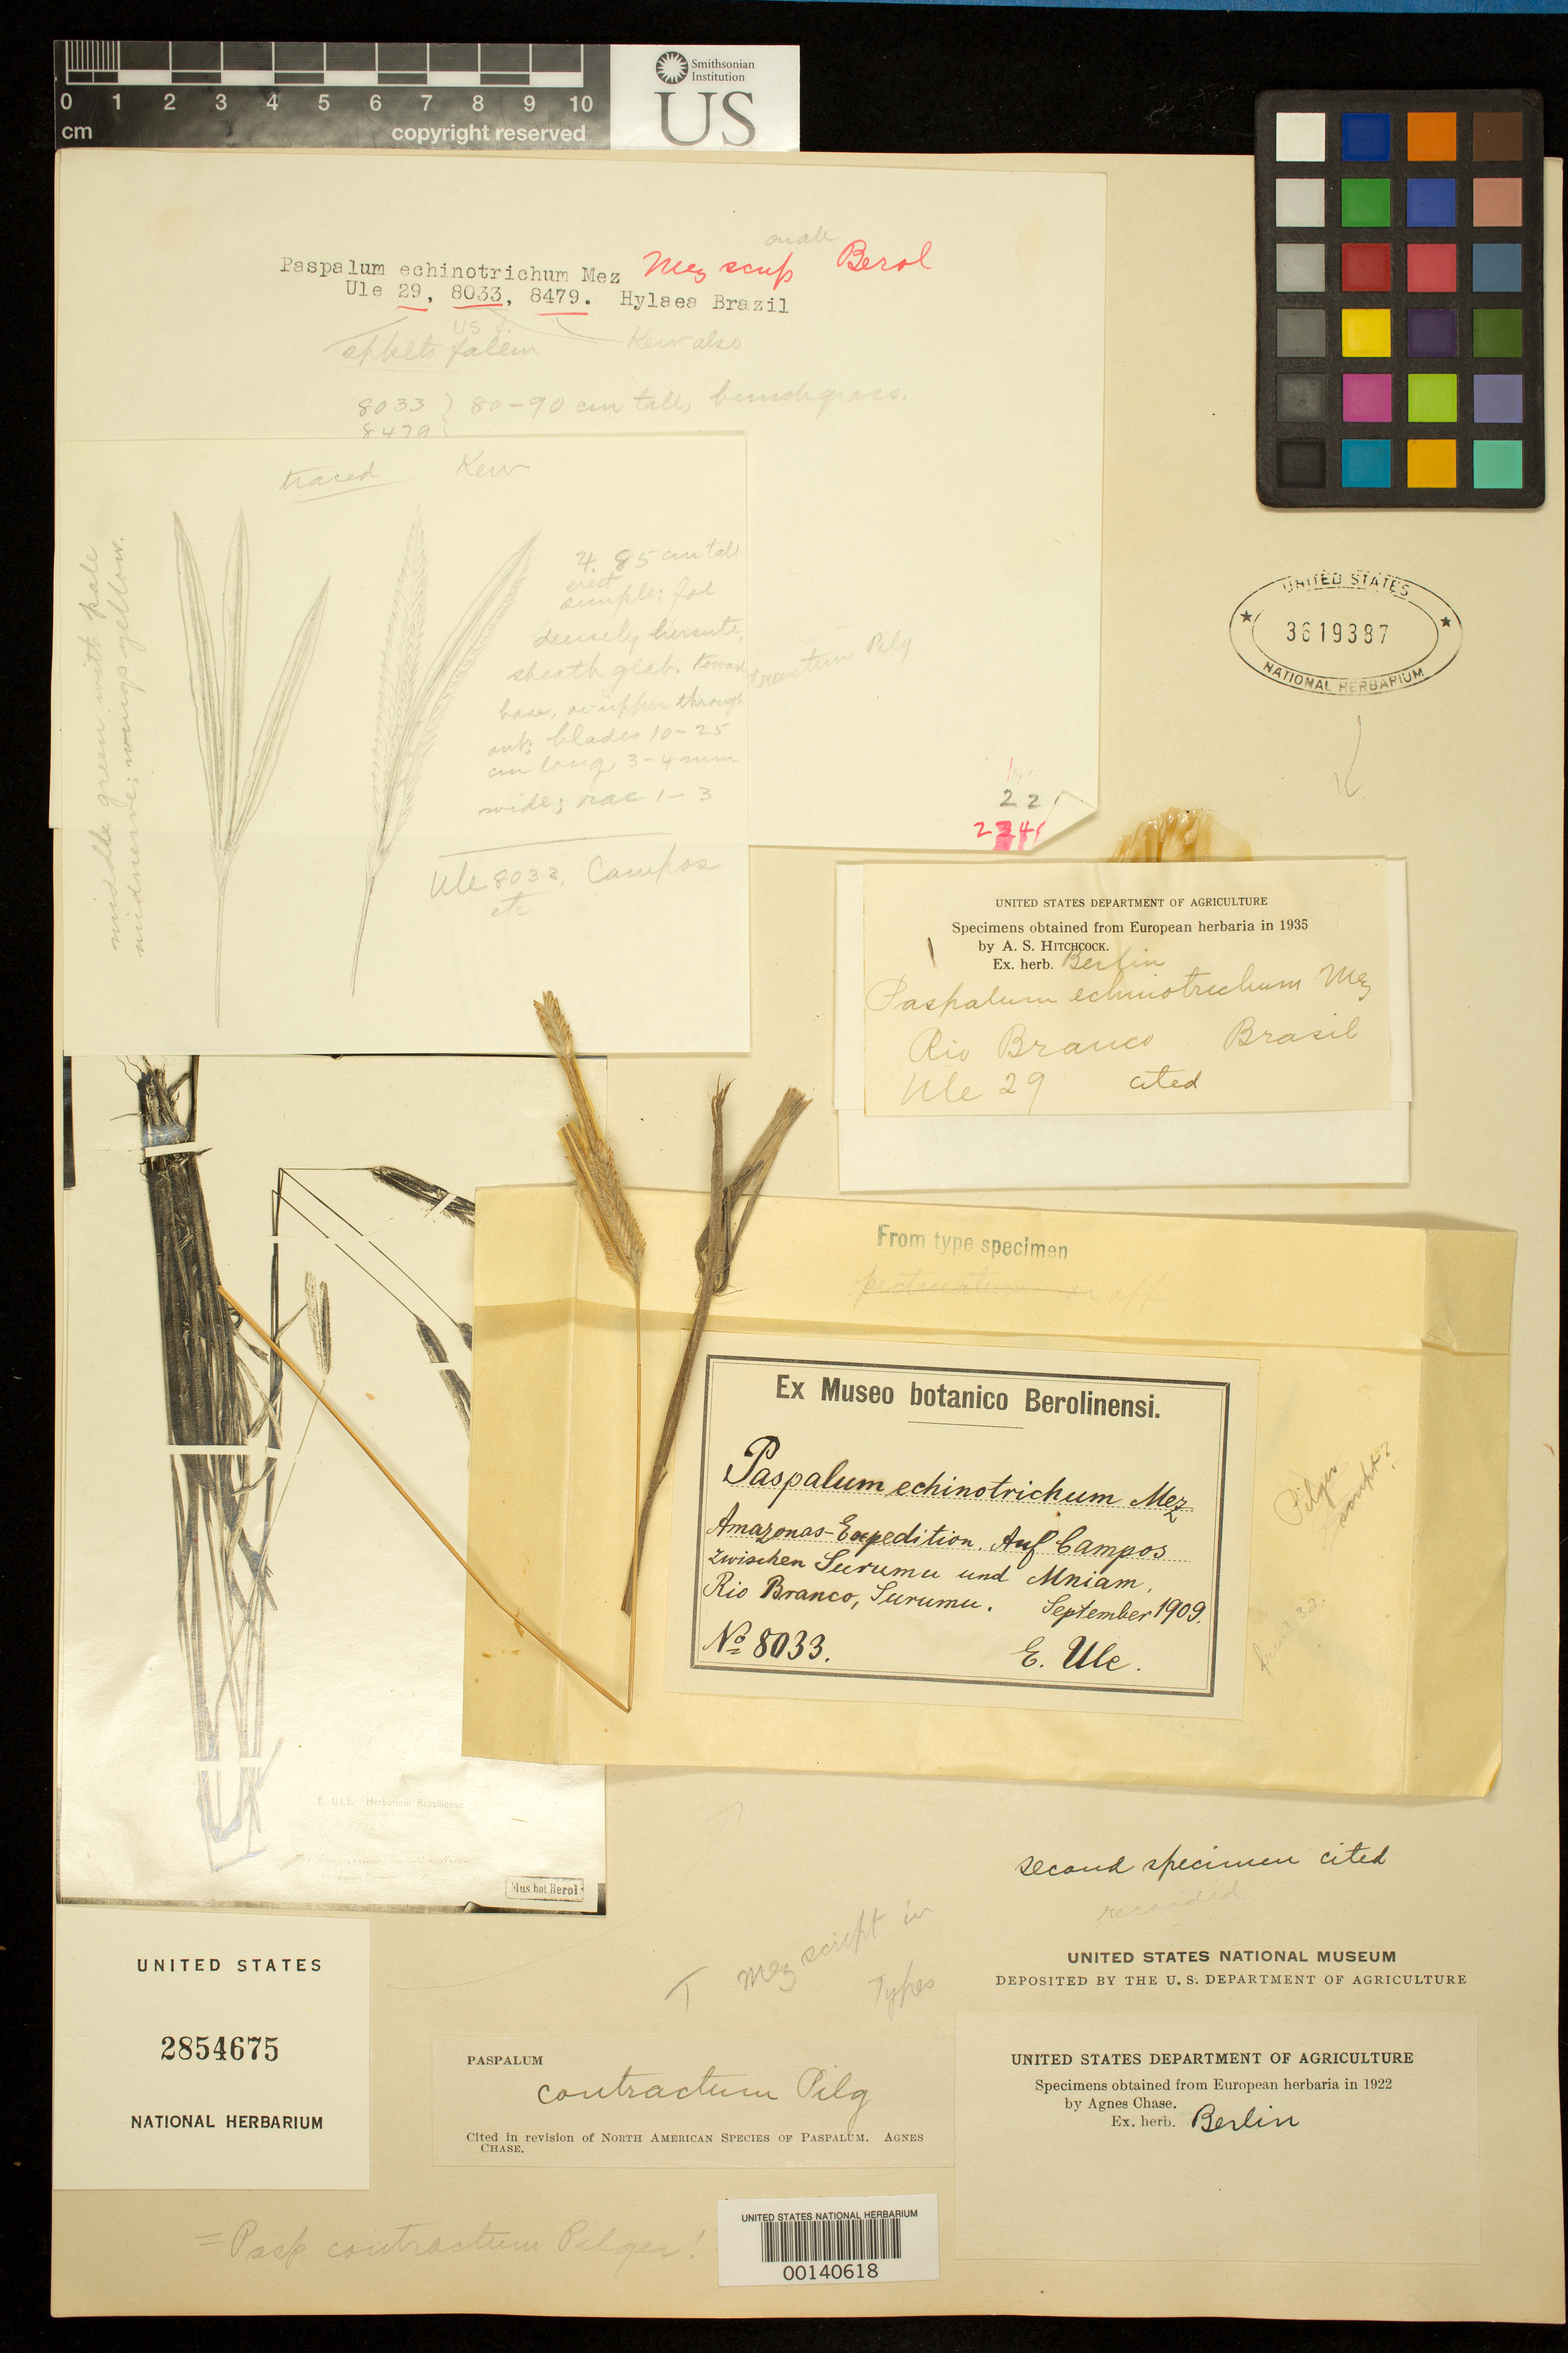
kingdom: Plantae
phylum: Tracheophyta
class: Liliopsida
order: Poales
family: Poaceae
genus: Paspalum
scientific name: Paspalum echinotrichum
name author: Mez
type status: Isolectotype; Isosyntype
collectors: E. H. Ule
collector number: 8033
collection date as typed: Sep 1909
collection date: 1909-09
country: Brazil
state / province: Acre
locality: Auf Campos zwischen Surumu und Mniam, Rio Branco, Surumu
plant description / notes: Fragmentary material of type specimen ex herb. Berlin. Additional syntype (Ule 29) also mounted on same sheet.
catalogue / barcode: US 2854675